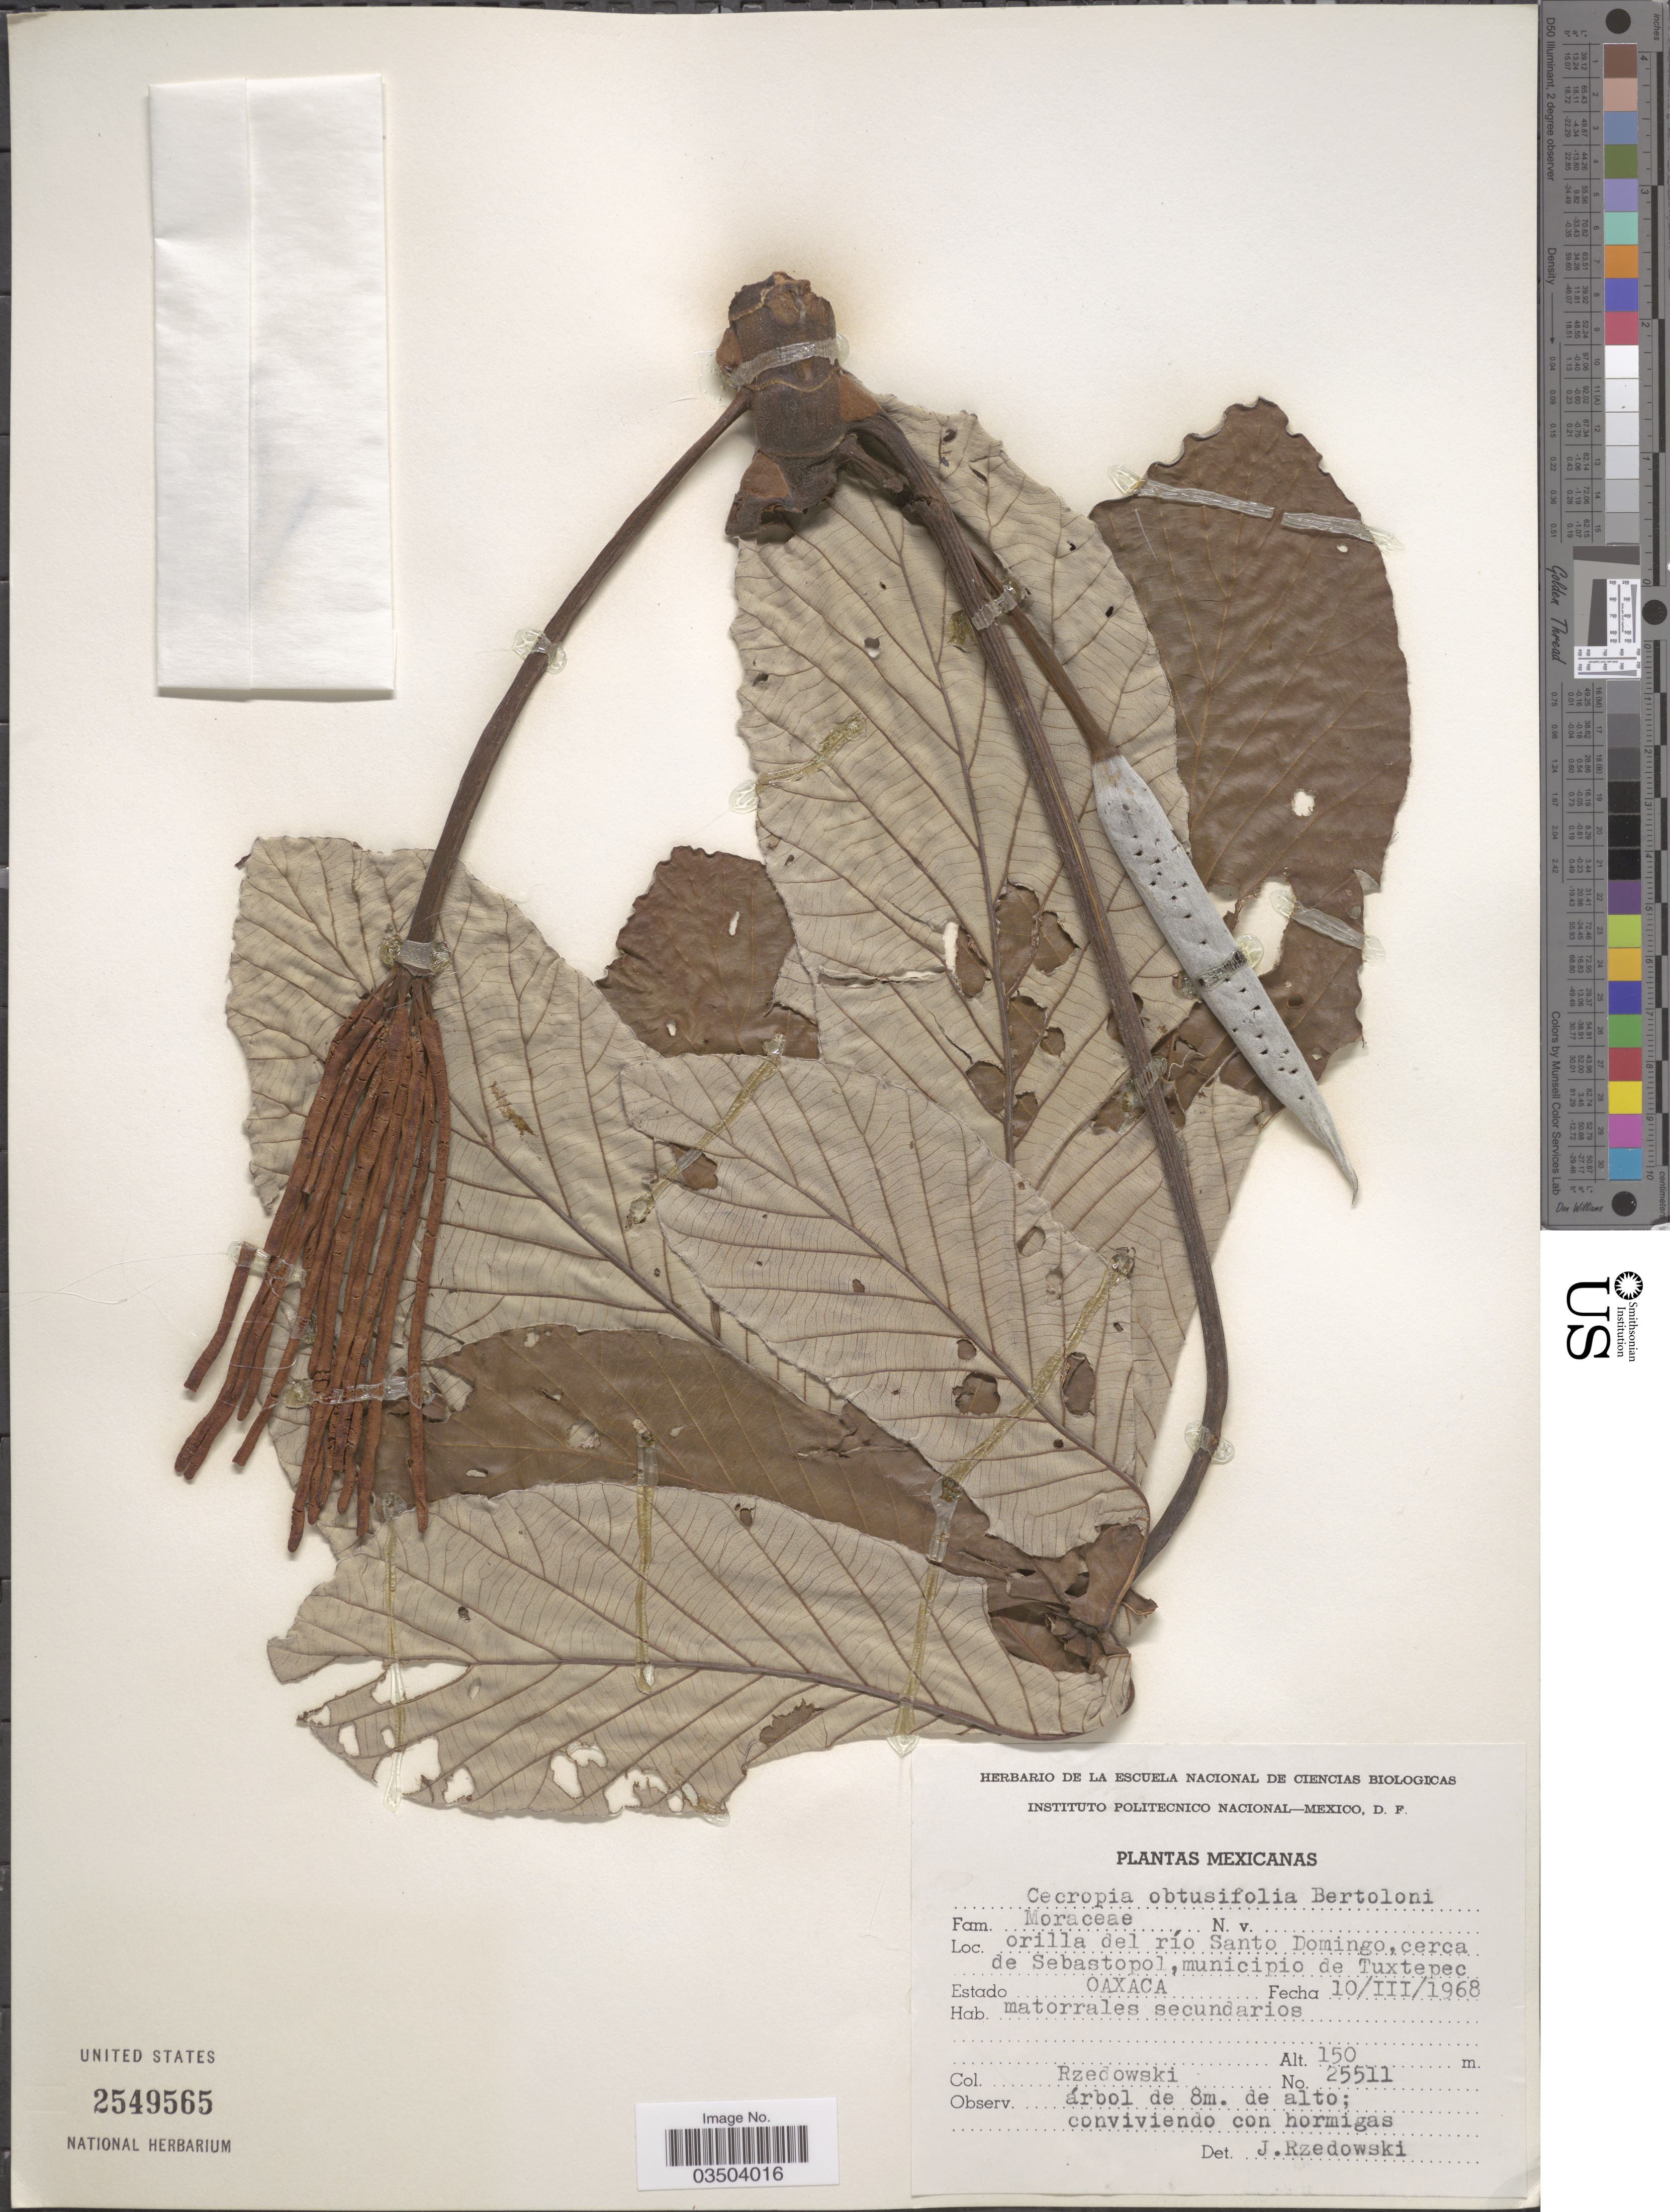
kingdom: Plantae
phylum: Tracheophyta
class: Magnoliopsida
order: Rosales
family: Urticaceae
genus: Cecropia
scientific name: Cecropia obtusifolia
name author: Bertol.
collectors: Rzedowski, --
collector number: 25511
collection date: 1968-03-10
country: Mexico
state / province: Oaxaca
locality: Orilla del río Santo Domingo, cerca de Sebastopol, municipio de Tuxtepec.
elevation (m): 150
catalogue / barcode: US 2549565